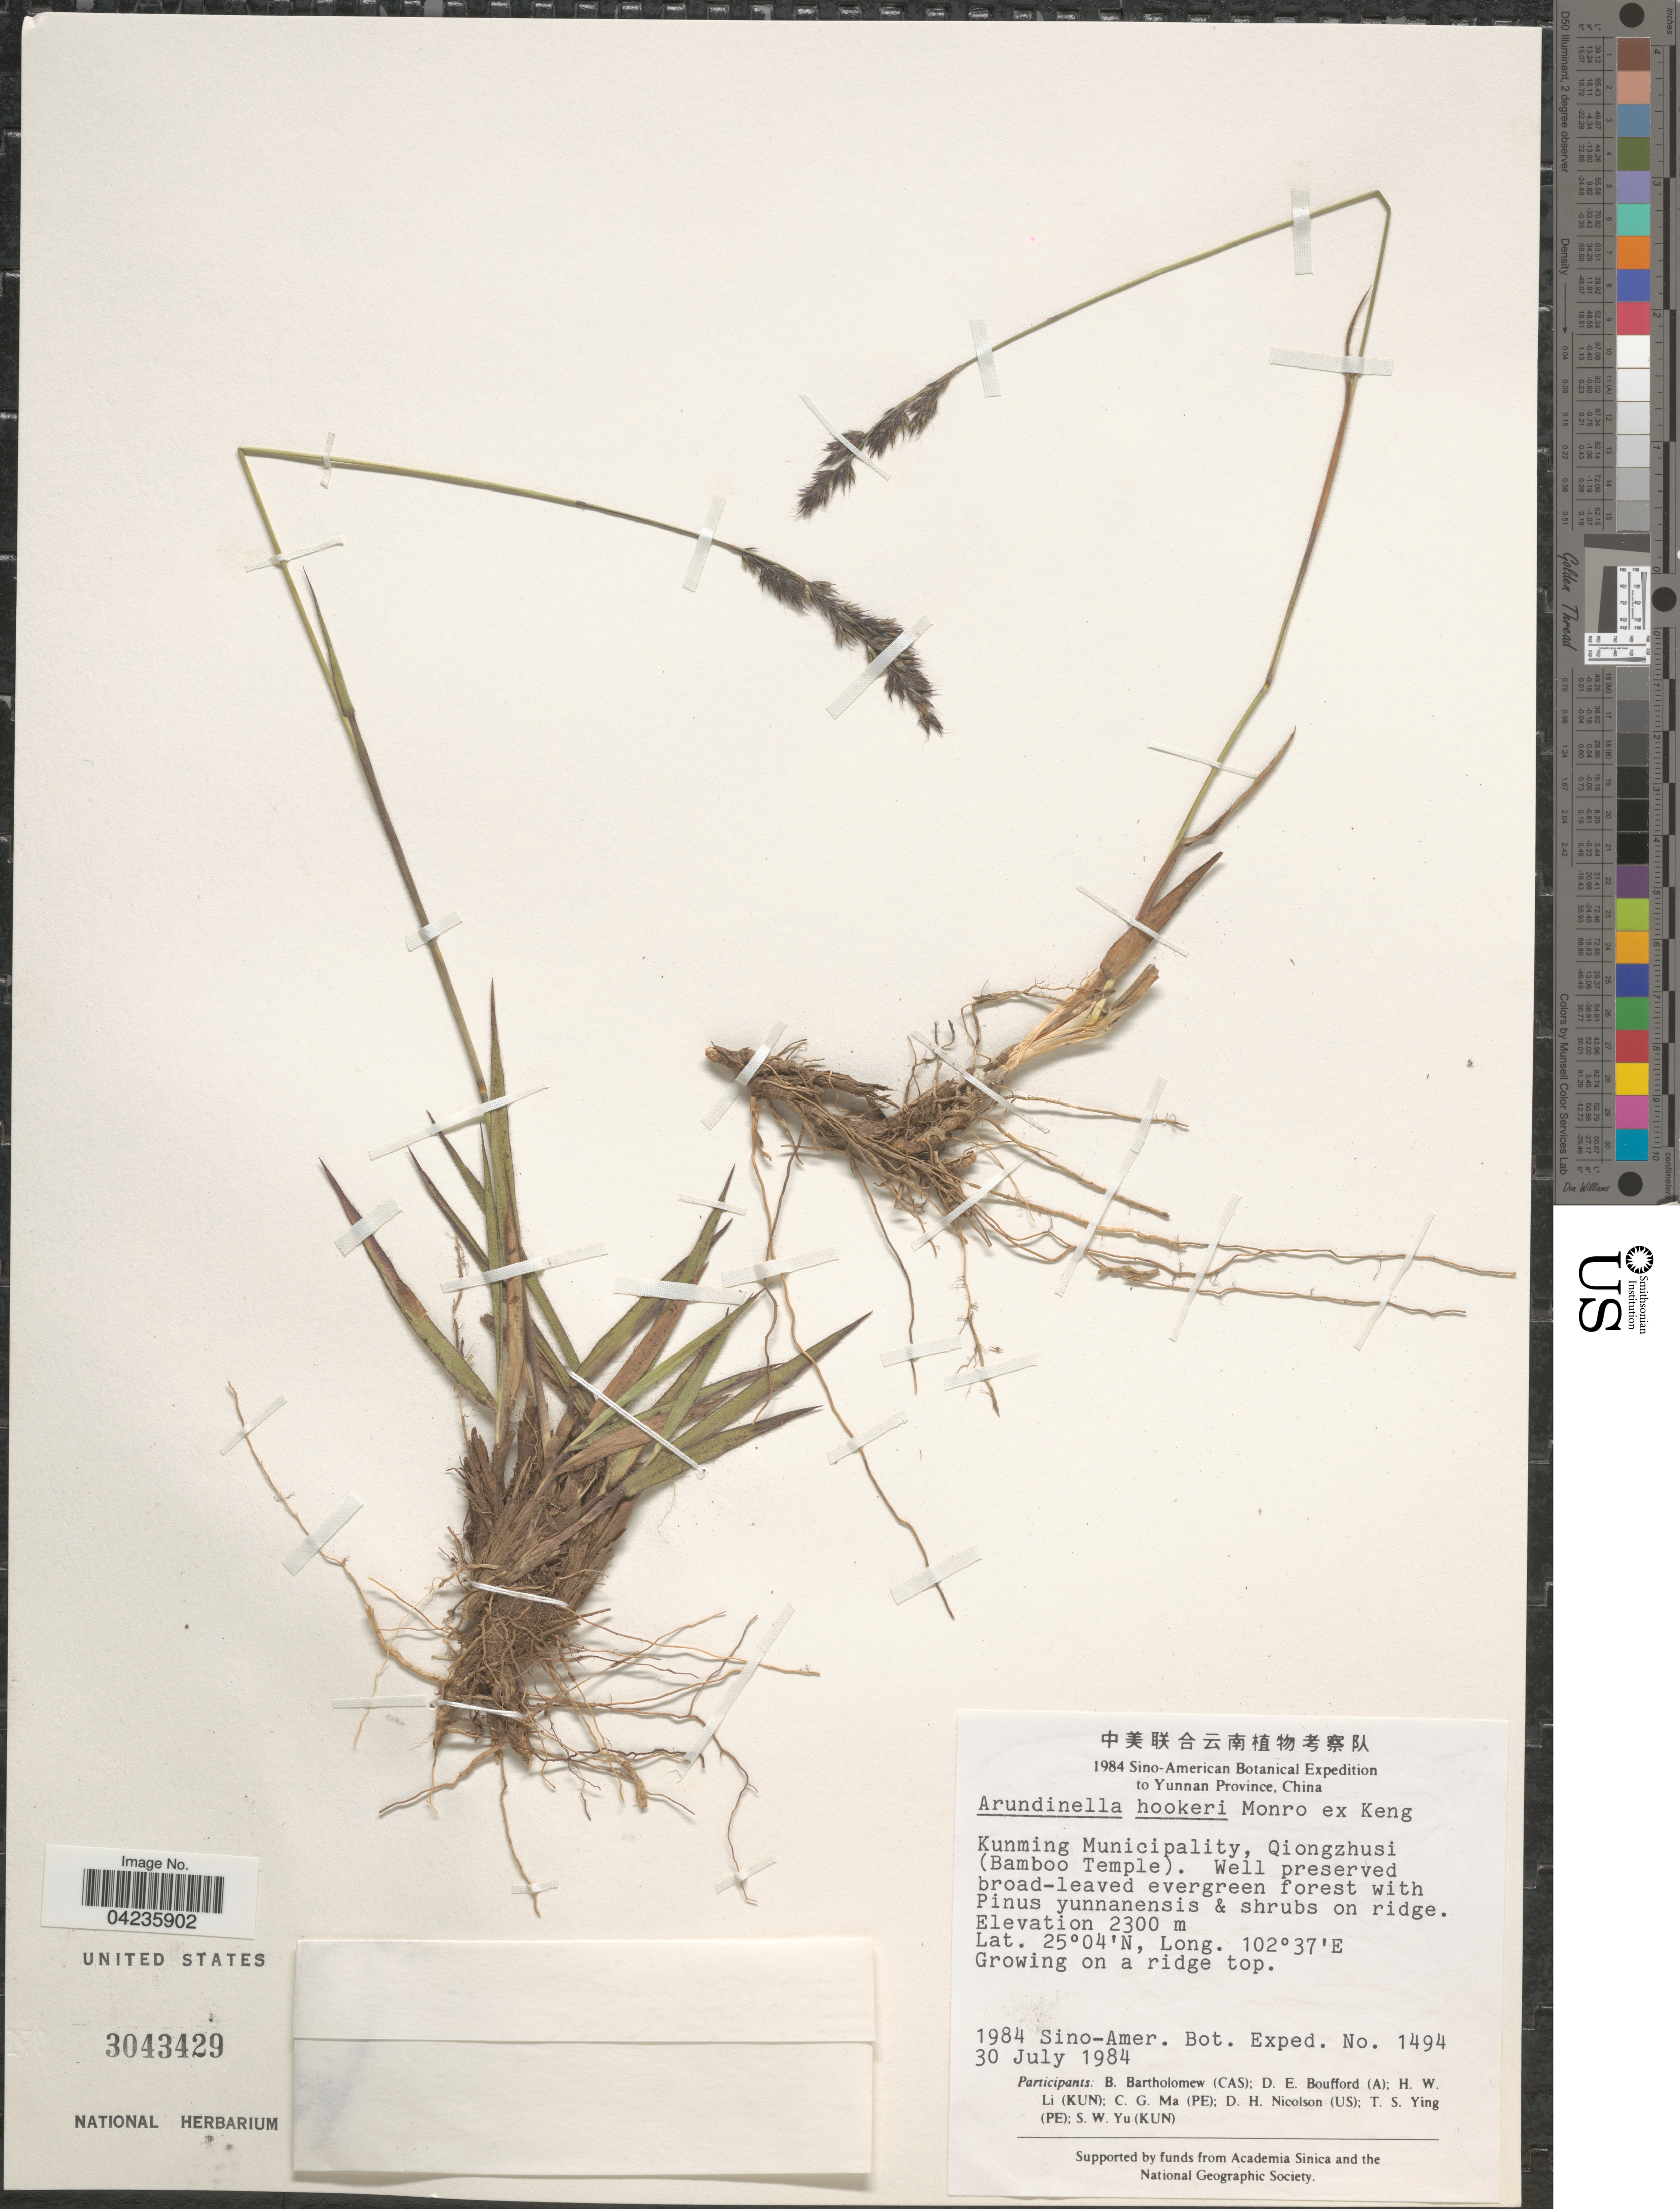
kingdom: Plantae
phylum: Tracheophyta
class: Liliopsida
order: Poales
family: Poaceae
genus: Arundinella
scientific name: Arundinella hookeri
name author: Munro ex Keng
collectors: B. Bartholomew, D. E. Boufford, H. W. Li, C. Ma & et al.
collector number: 1494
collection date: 1984-07-30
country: China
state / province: Yunnan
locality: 1984 Sino-American Botanical Expedition to Yunnan Province, China. Kunming Municipality, Qiongzhusi (Bamboo Temple).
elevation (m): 2300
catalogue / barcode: US 3043429